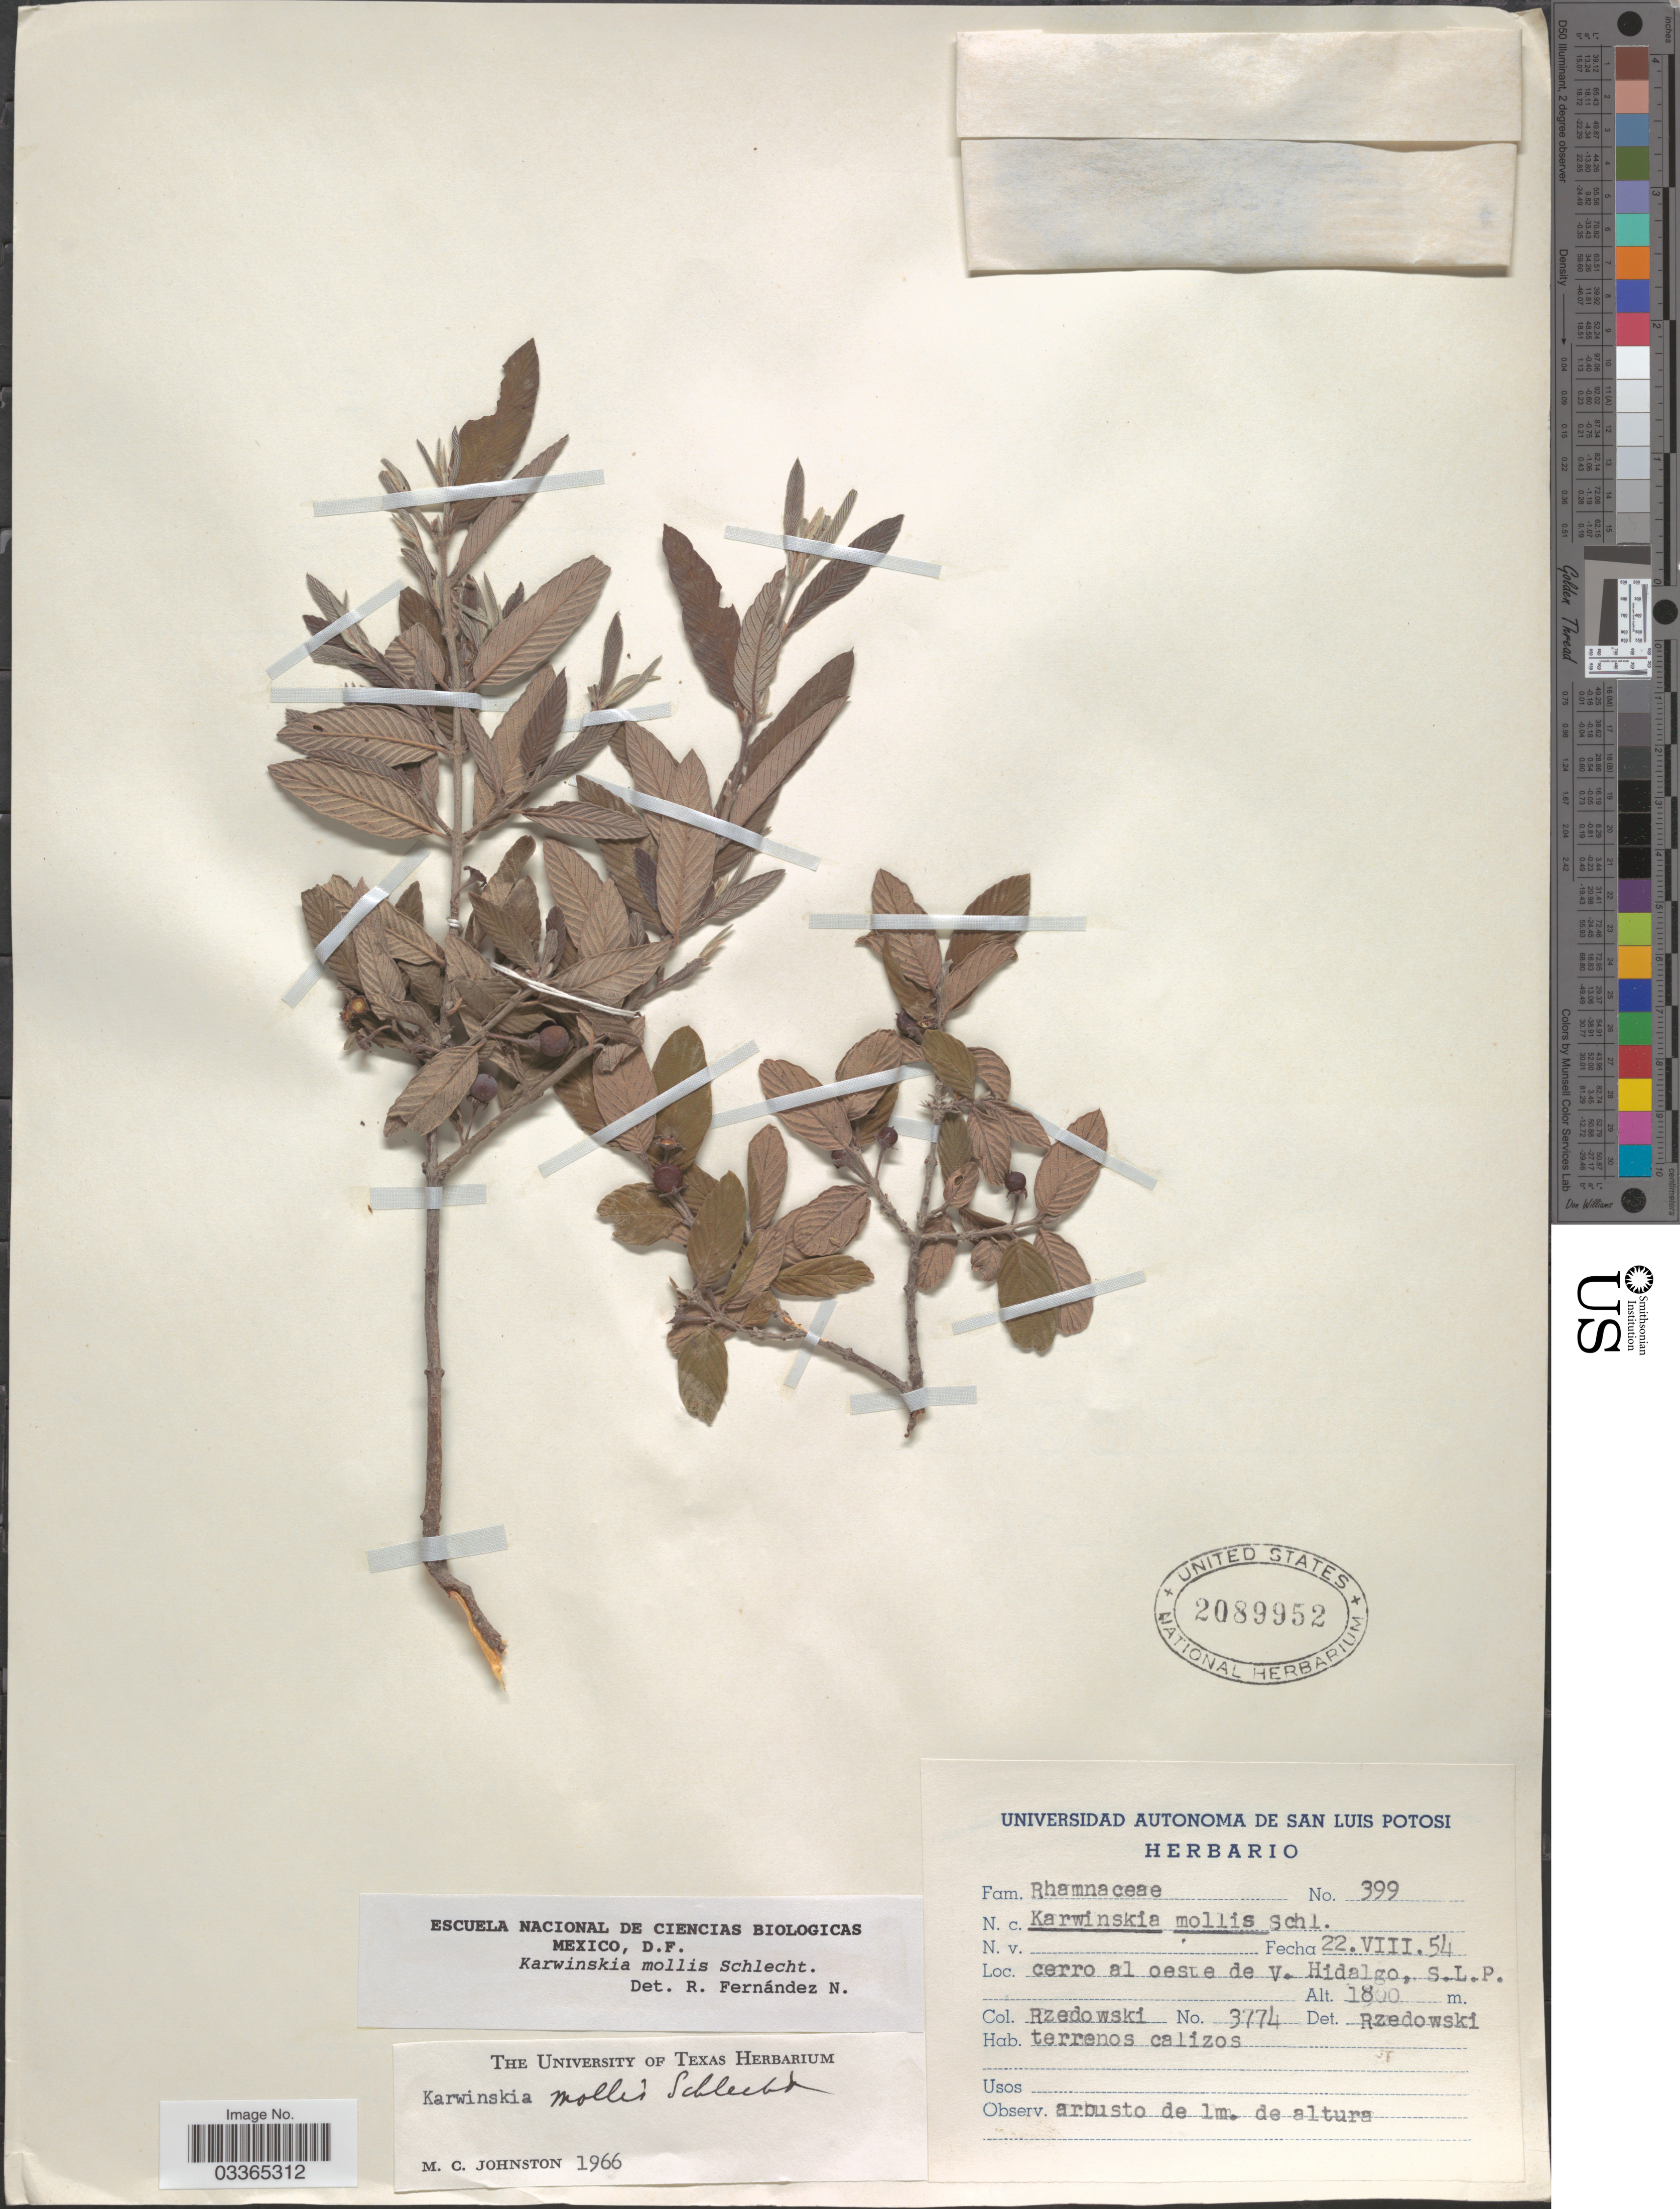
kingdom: Plantae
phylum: Tracheophyta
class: Magnoliopsida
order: Rosales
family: Rhamnaceae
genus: Karwinskia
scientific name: Karwinskia mollis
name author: Schltdl.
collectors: Rzedowski, --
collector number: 3774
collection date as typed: Transcribed d/m/y: 22/8/54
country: Mexico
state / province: San Luis Potosí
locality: Cerro al oeste de V. Hidalgo, S. L. P.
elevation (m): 1800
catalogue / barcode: US 2089952